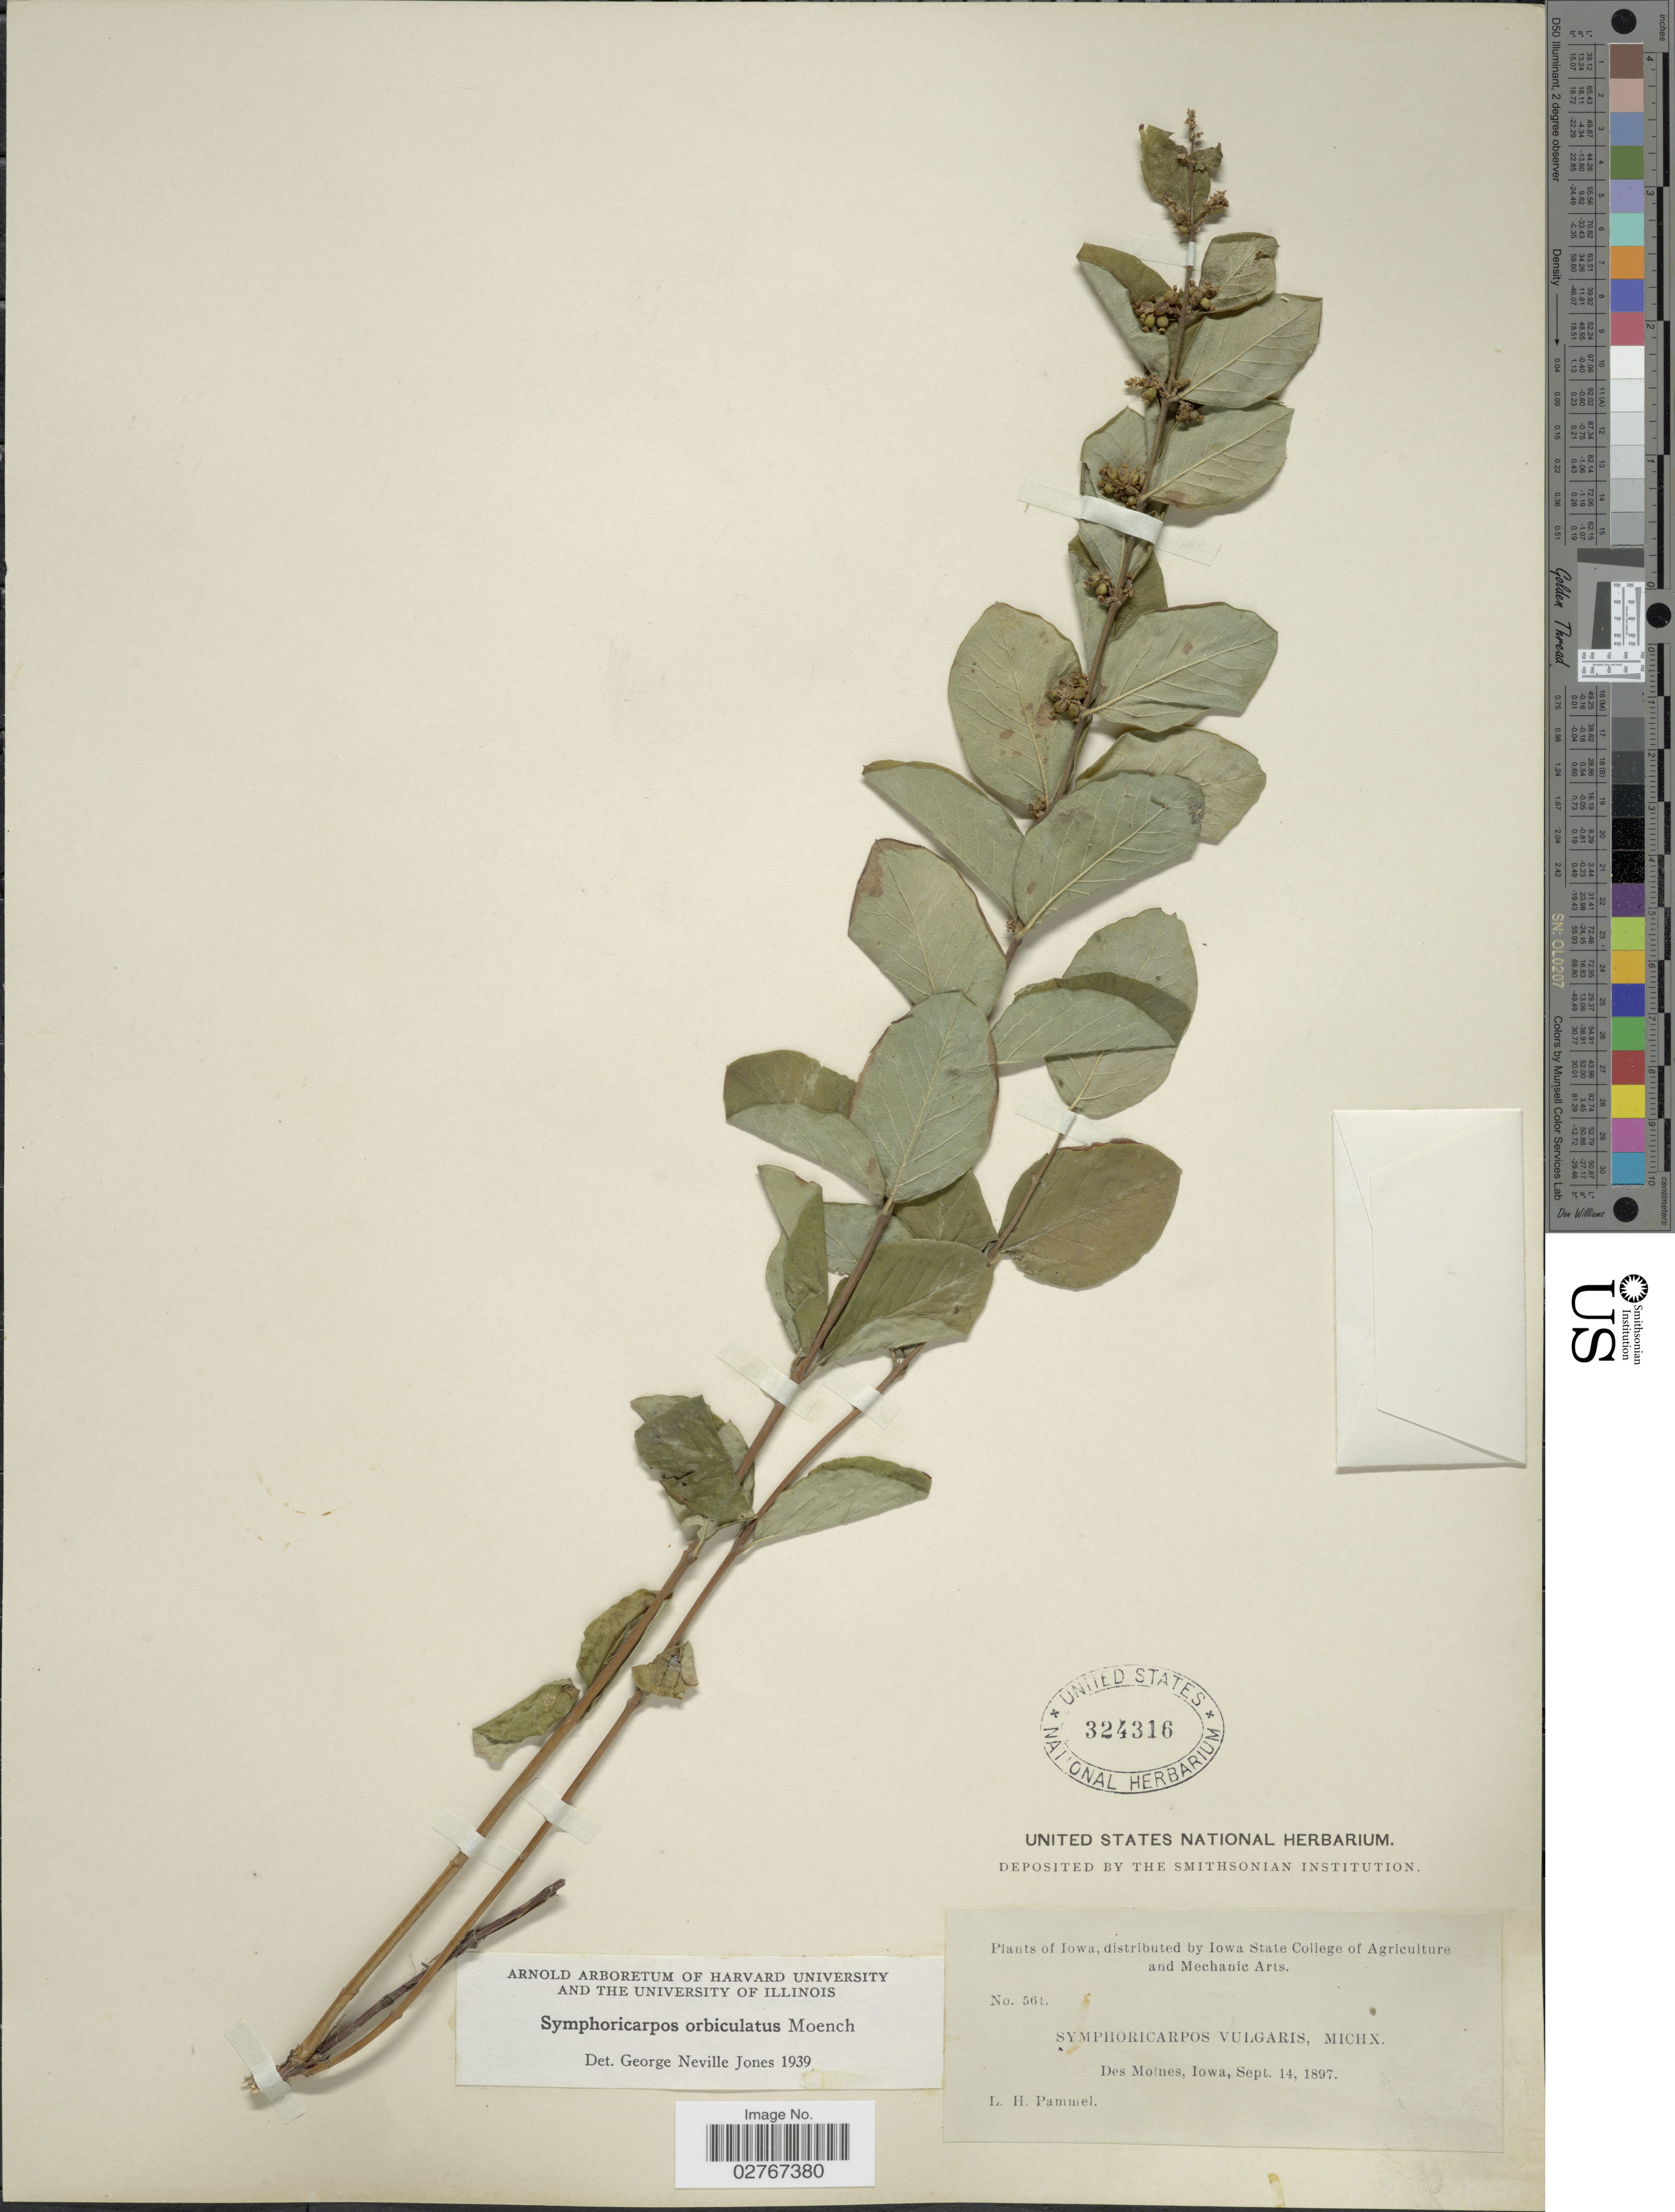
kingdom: Plantae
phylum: Tracheophyta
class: Magnoliopsida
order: Dipsacales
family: Caprifoliaceae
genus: Symphoricarpos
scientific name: Symphoricarpos orbiculatus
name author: Moench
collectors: L. Pammel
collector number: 561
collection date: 1897-09-14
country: United States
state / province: Iowa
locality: Des Moines.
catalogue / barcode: US 324316